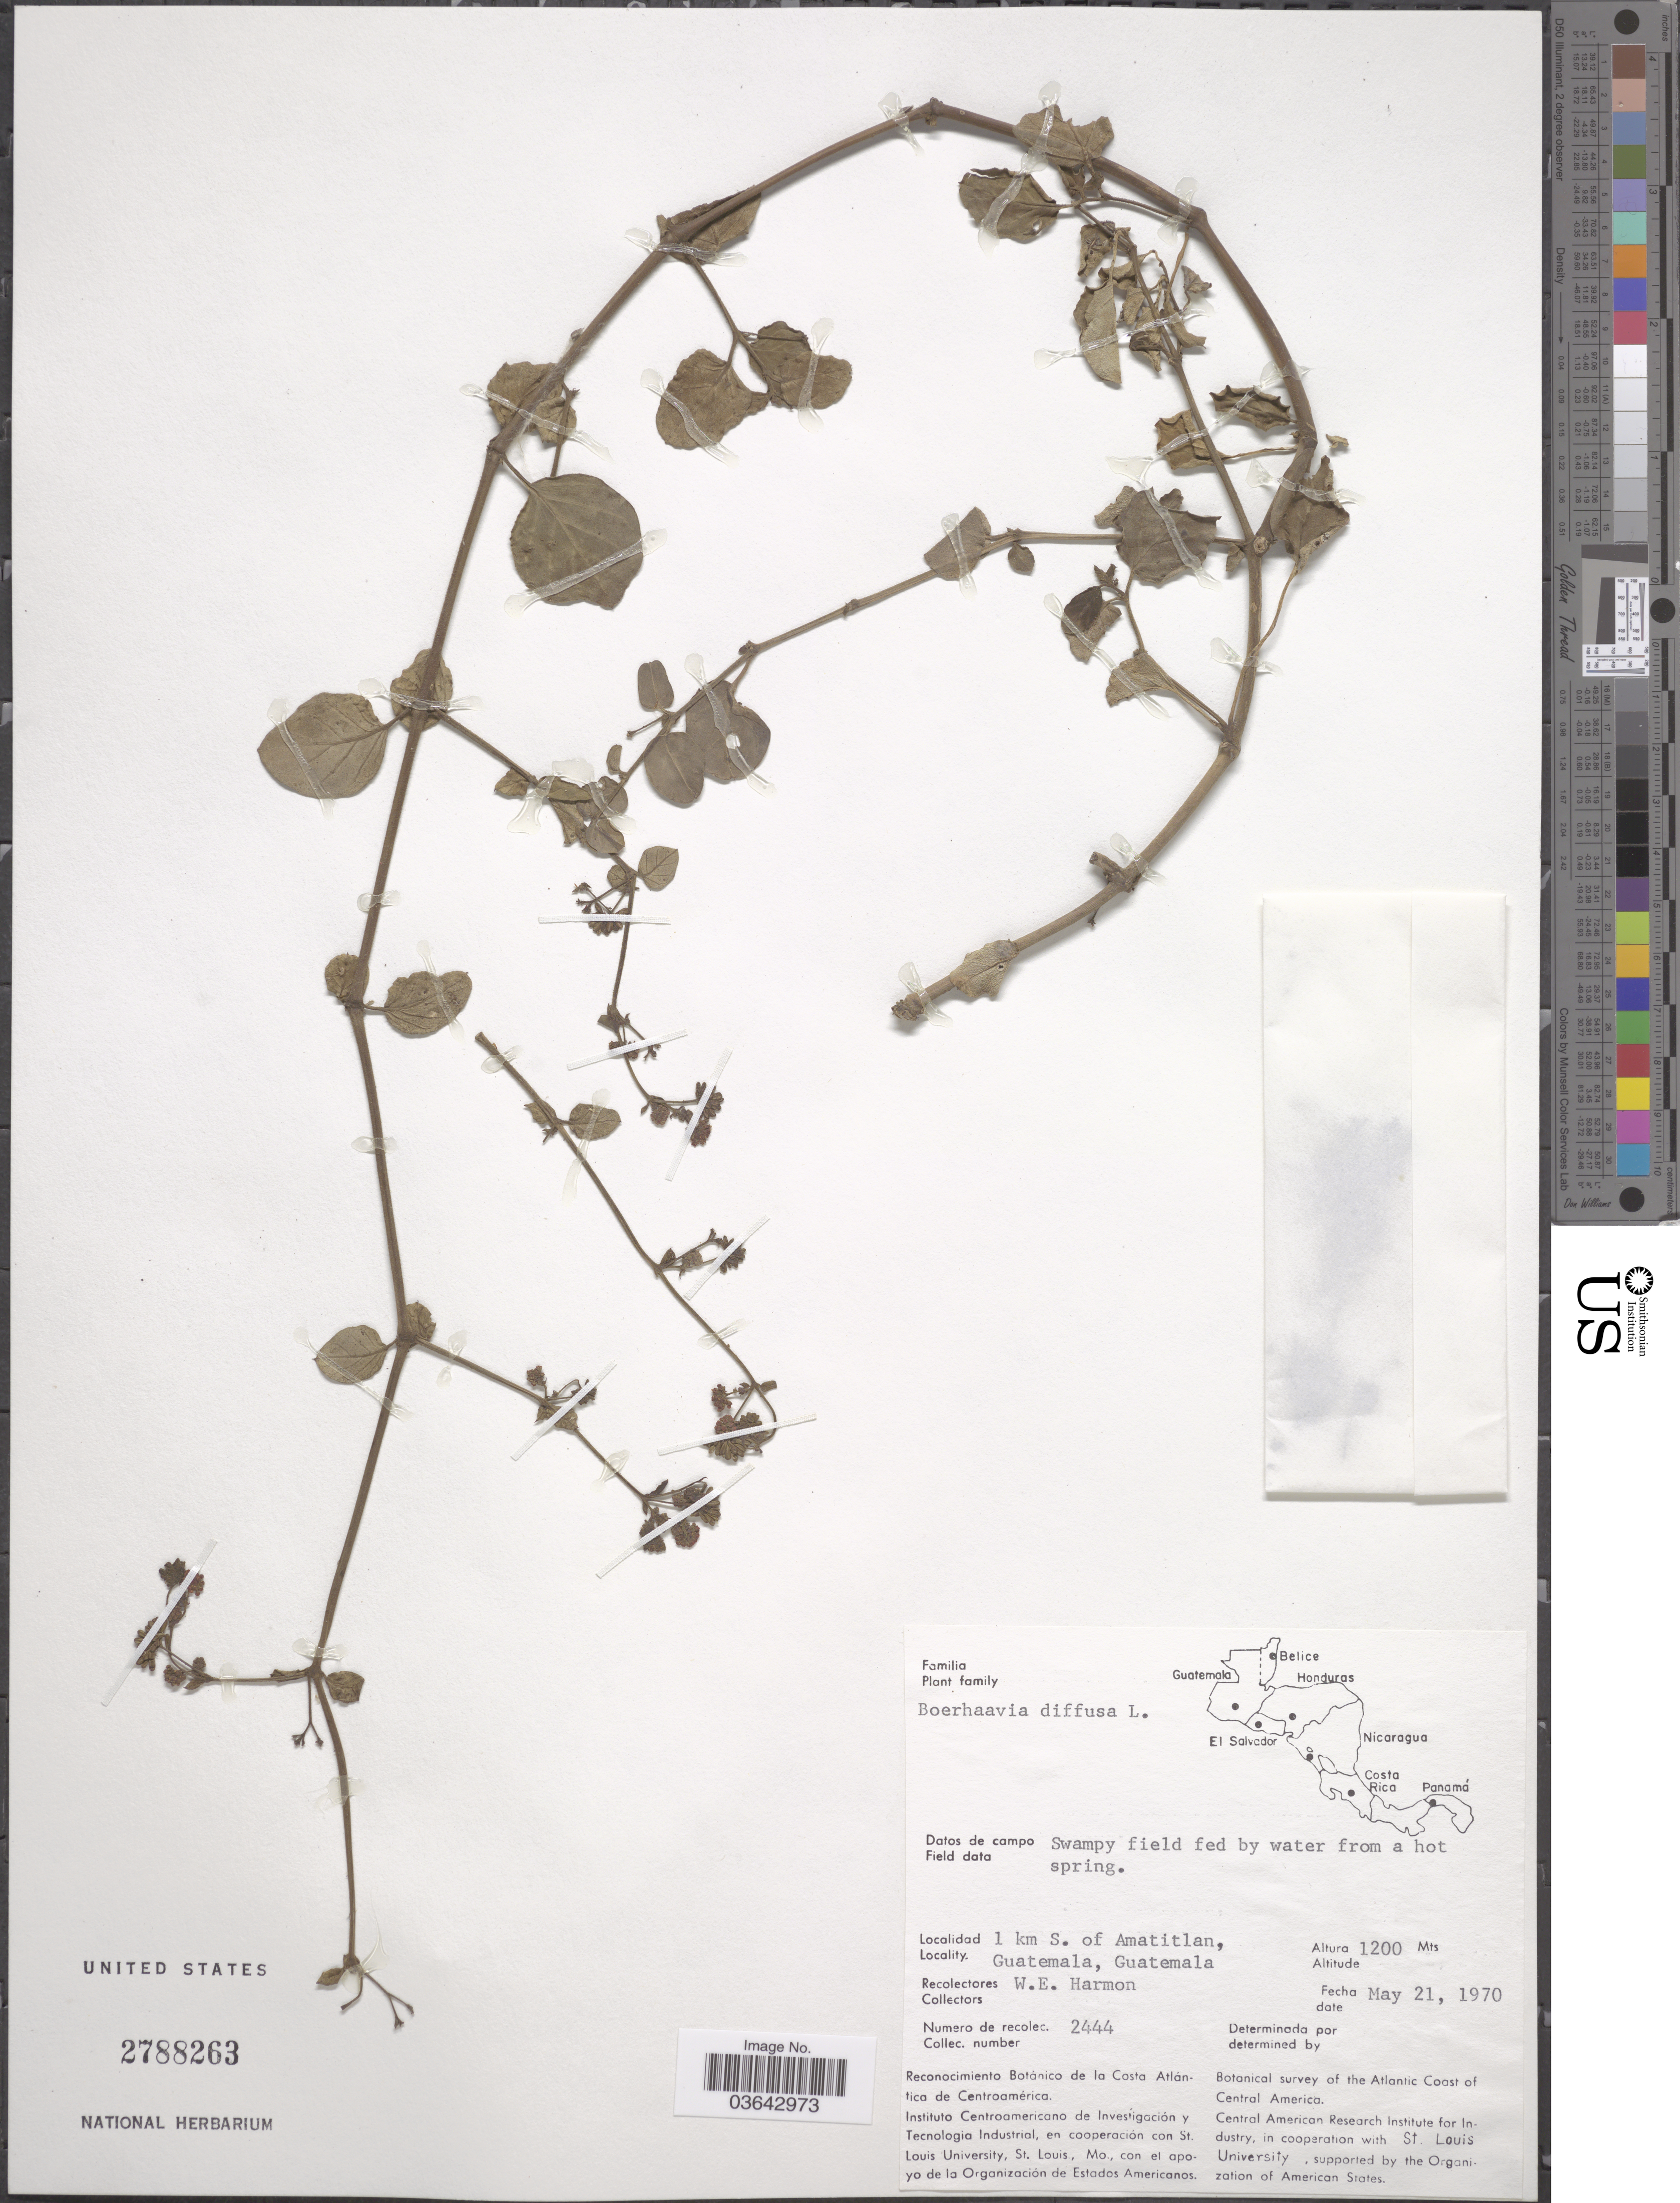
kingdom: Plantae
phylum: Tracheophyta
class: Magnoliopsida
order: Caryophyllales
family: Nyctaginaceae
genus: Boerhavia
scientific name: Boerhavia diffusa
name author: L.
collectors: W. E. Harmon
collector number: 2444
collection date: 1970-05-21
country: Guatemala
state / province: Guatemala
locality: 1 km S. of Amatitlan.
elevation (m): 1200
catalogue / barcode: US 2788263